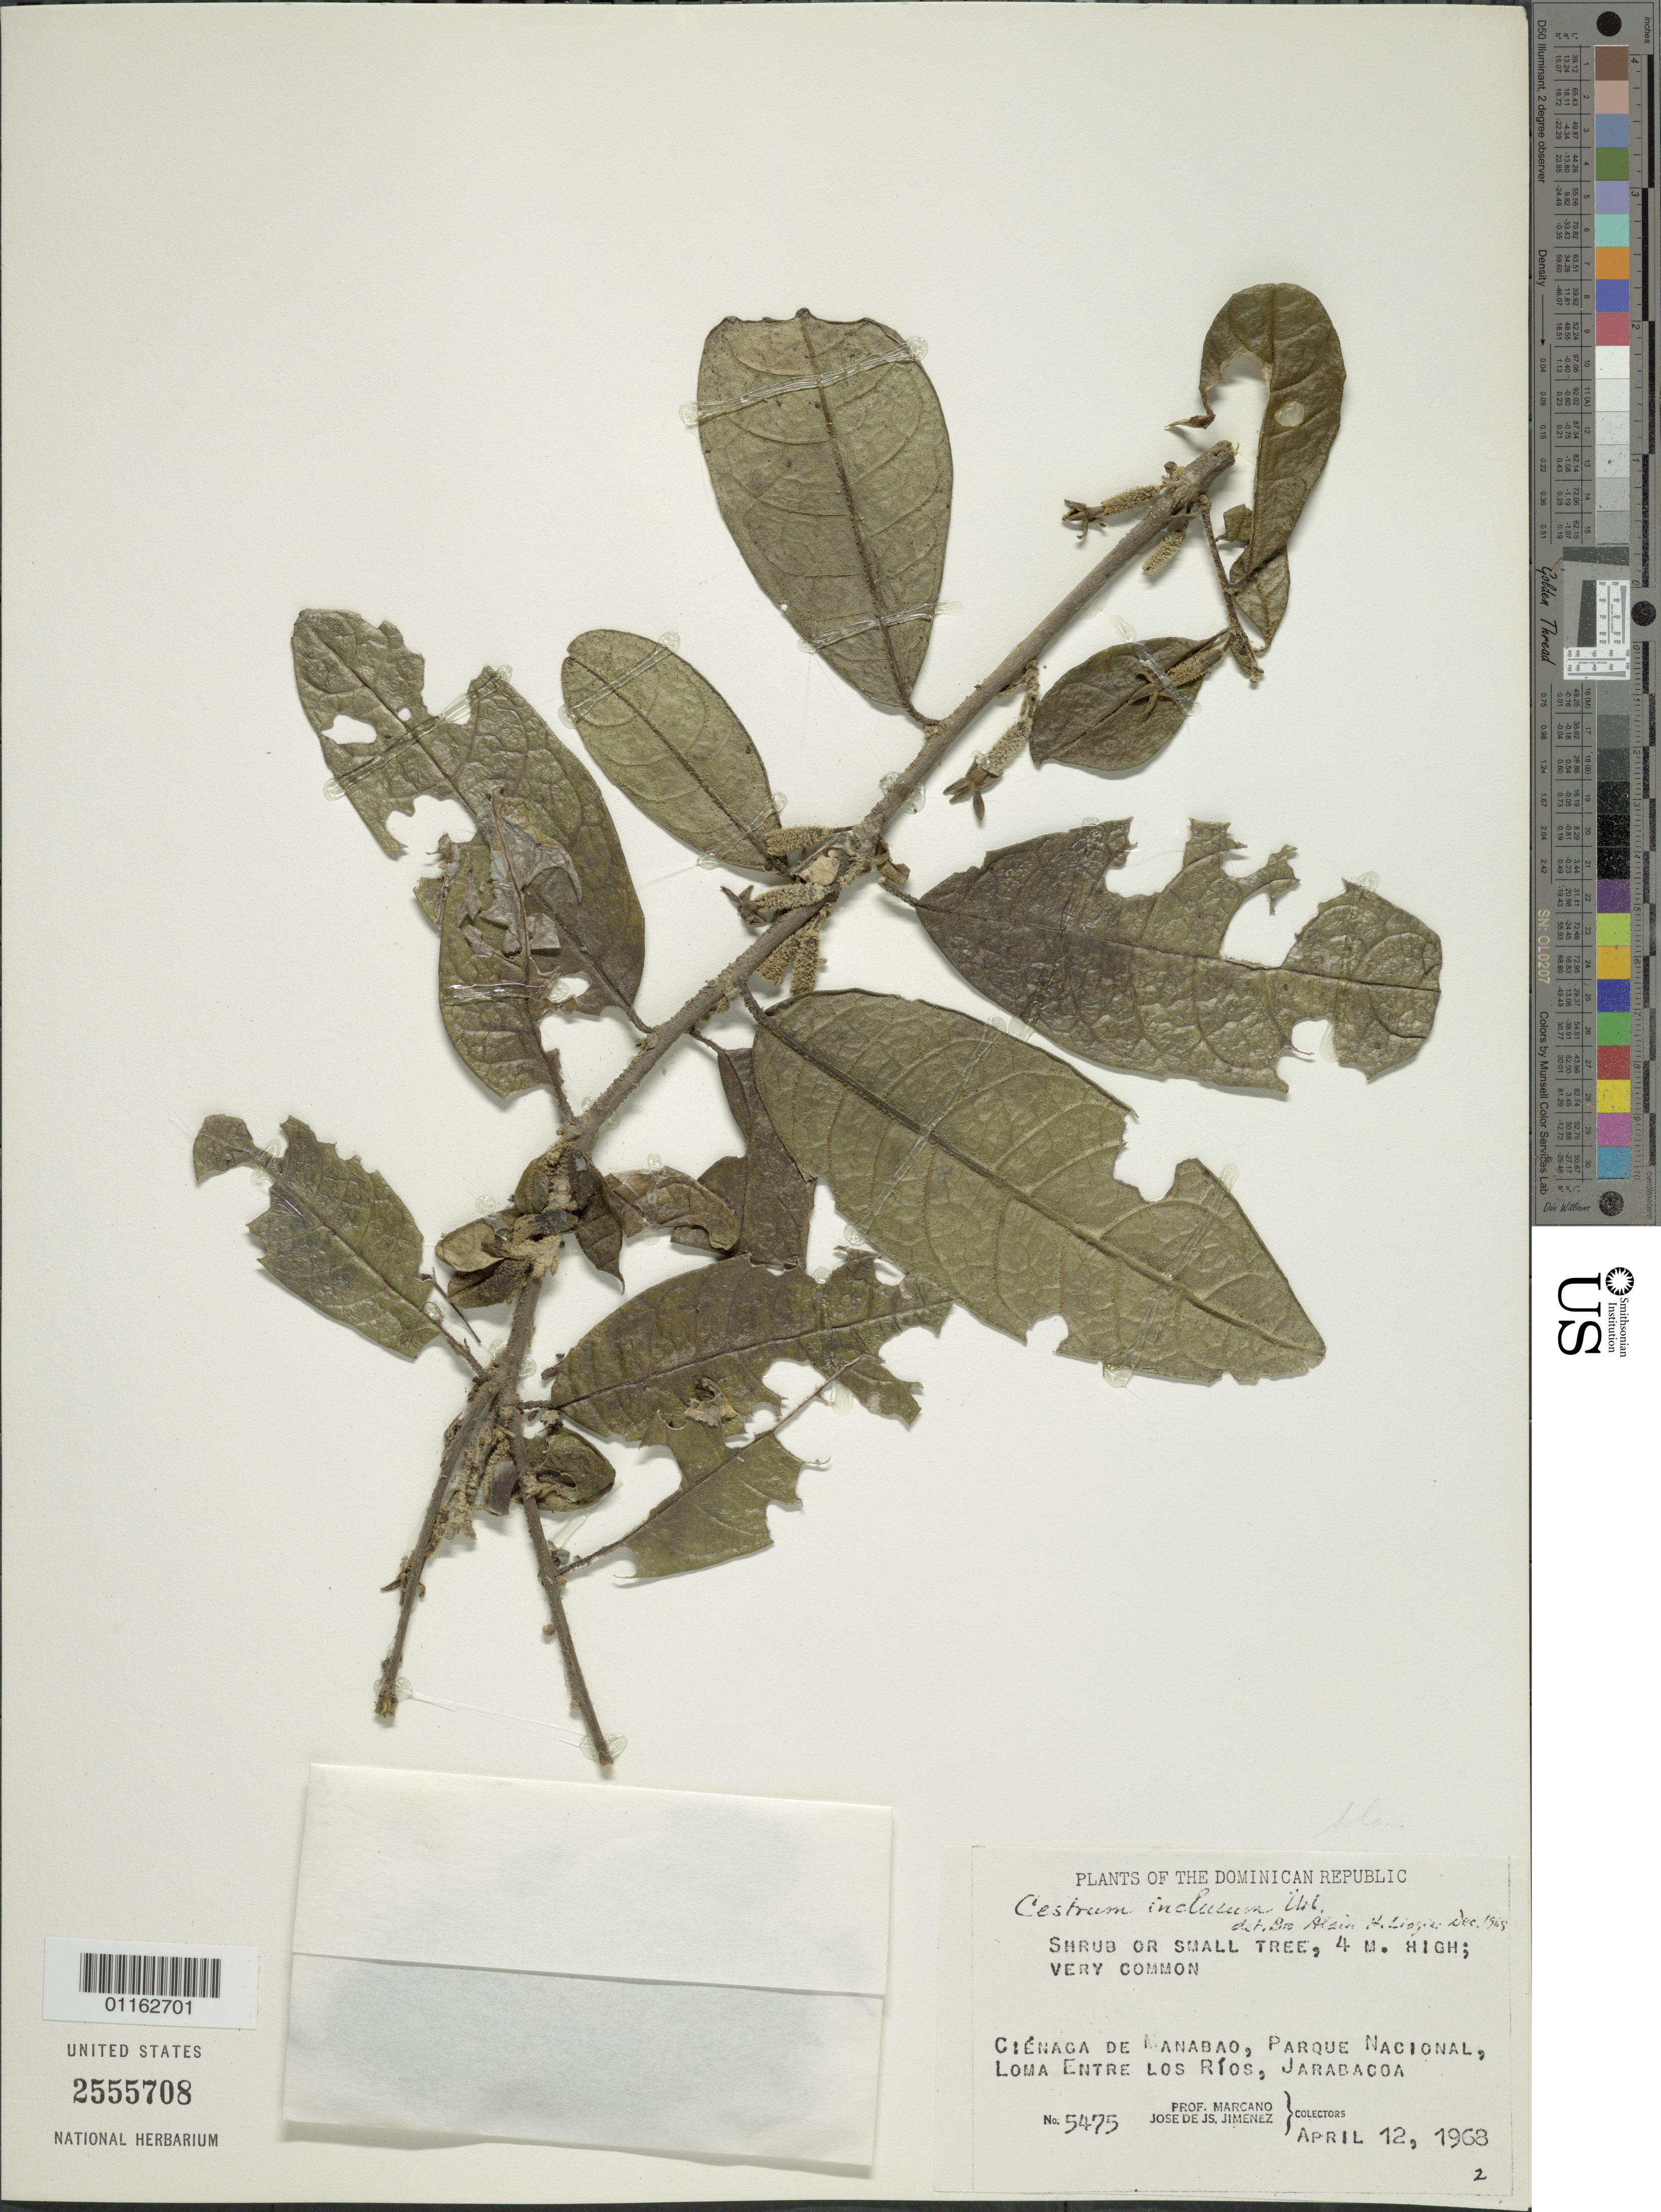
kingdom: Plantae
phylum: Tracheophyta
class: Magnoliopsida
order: Solanales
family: Solanaceae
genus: Cestrum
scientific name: Cestrum inclusum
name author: Urb.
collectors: E. J. Marcano F. & J. J. Jiménez Almonte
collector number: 5475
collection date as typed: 12 Apr 1968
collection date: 1968-04-12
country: Dominican Republic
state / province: La Vega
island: Hispaniola I.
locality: Cienca de Manaboa, Parque National, Loma entre Los Rios, Jarabacoa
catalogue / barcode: US 2555708